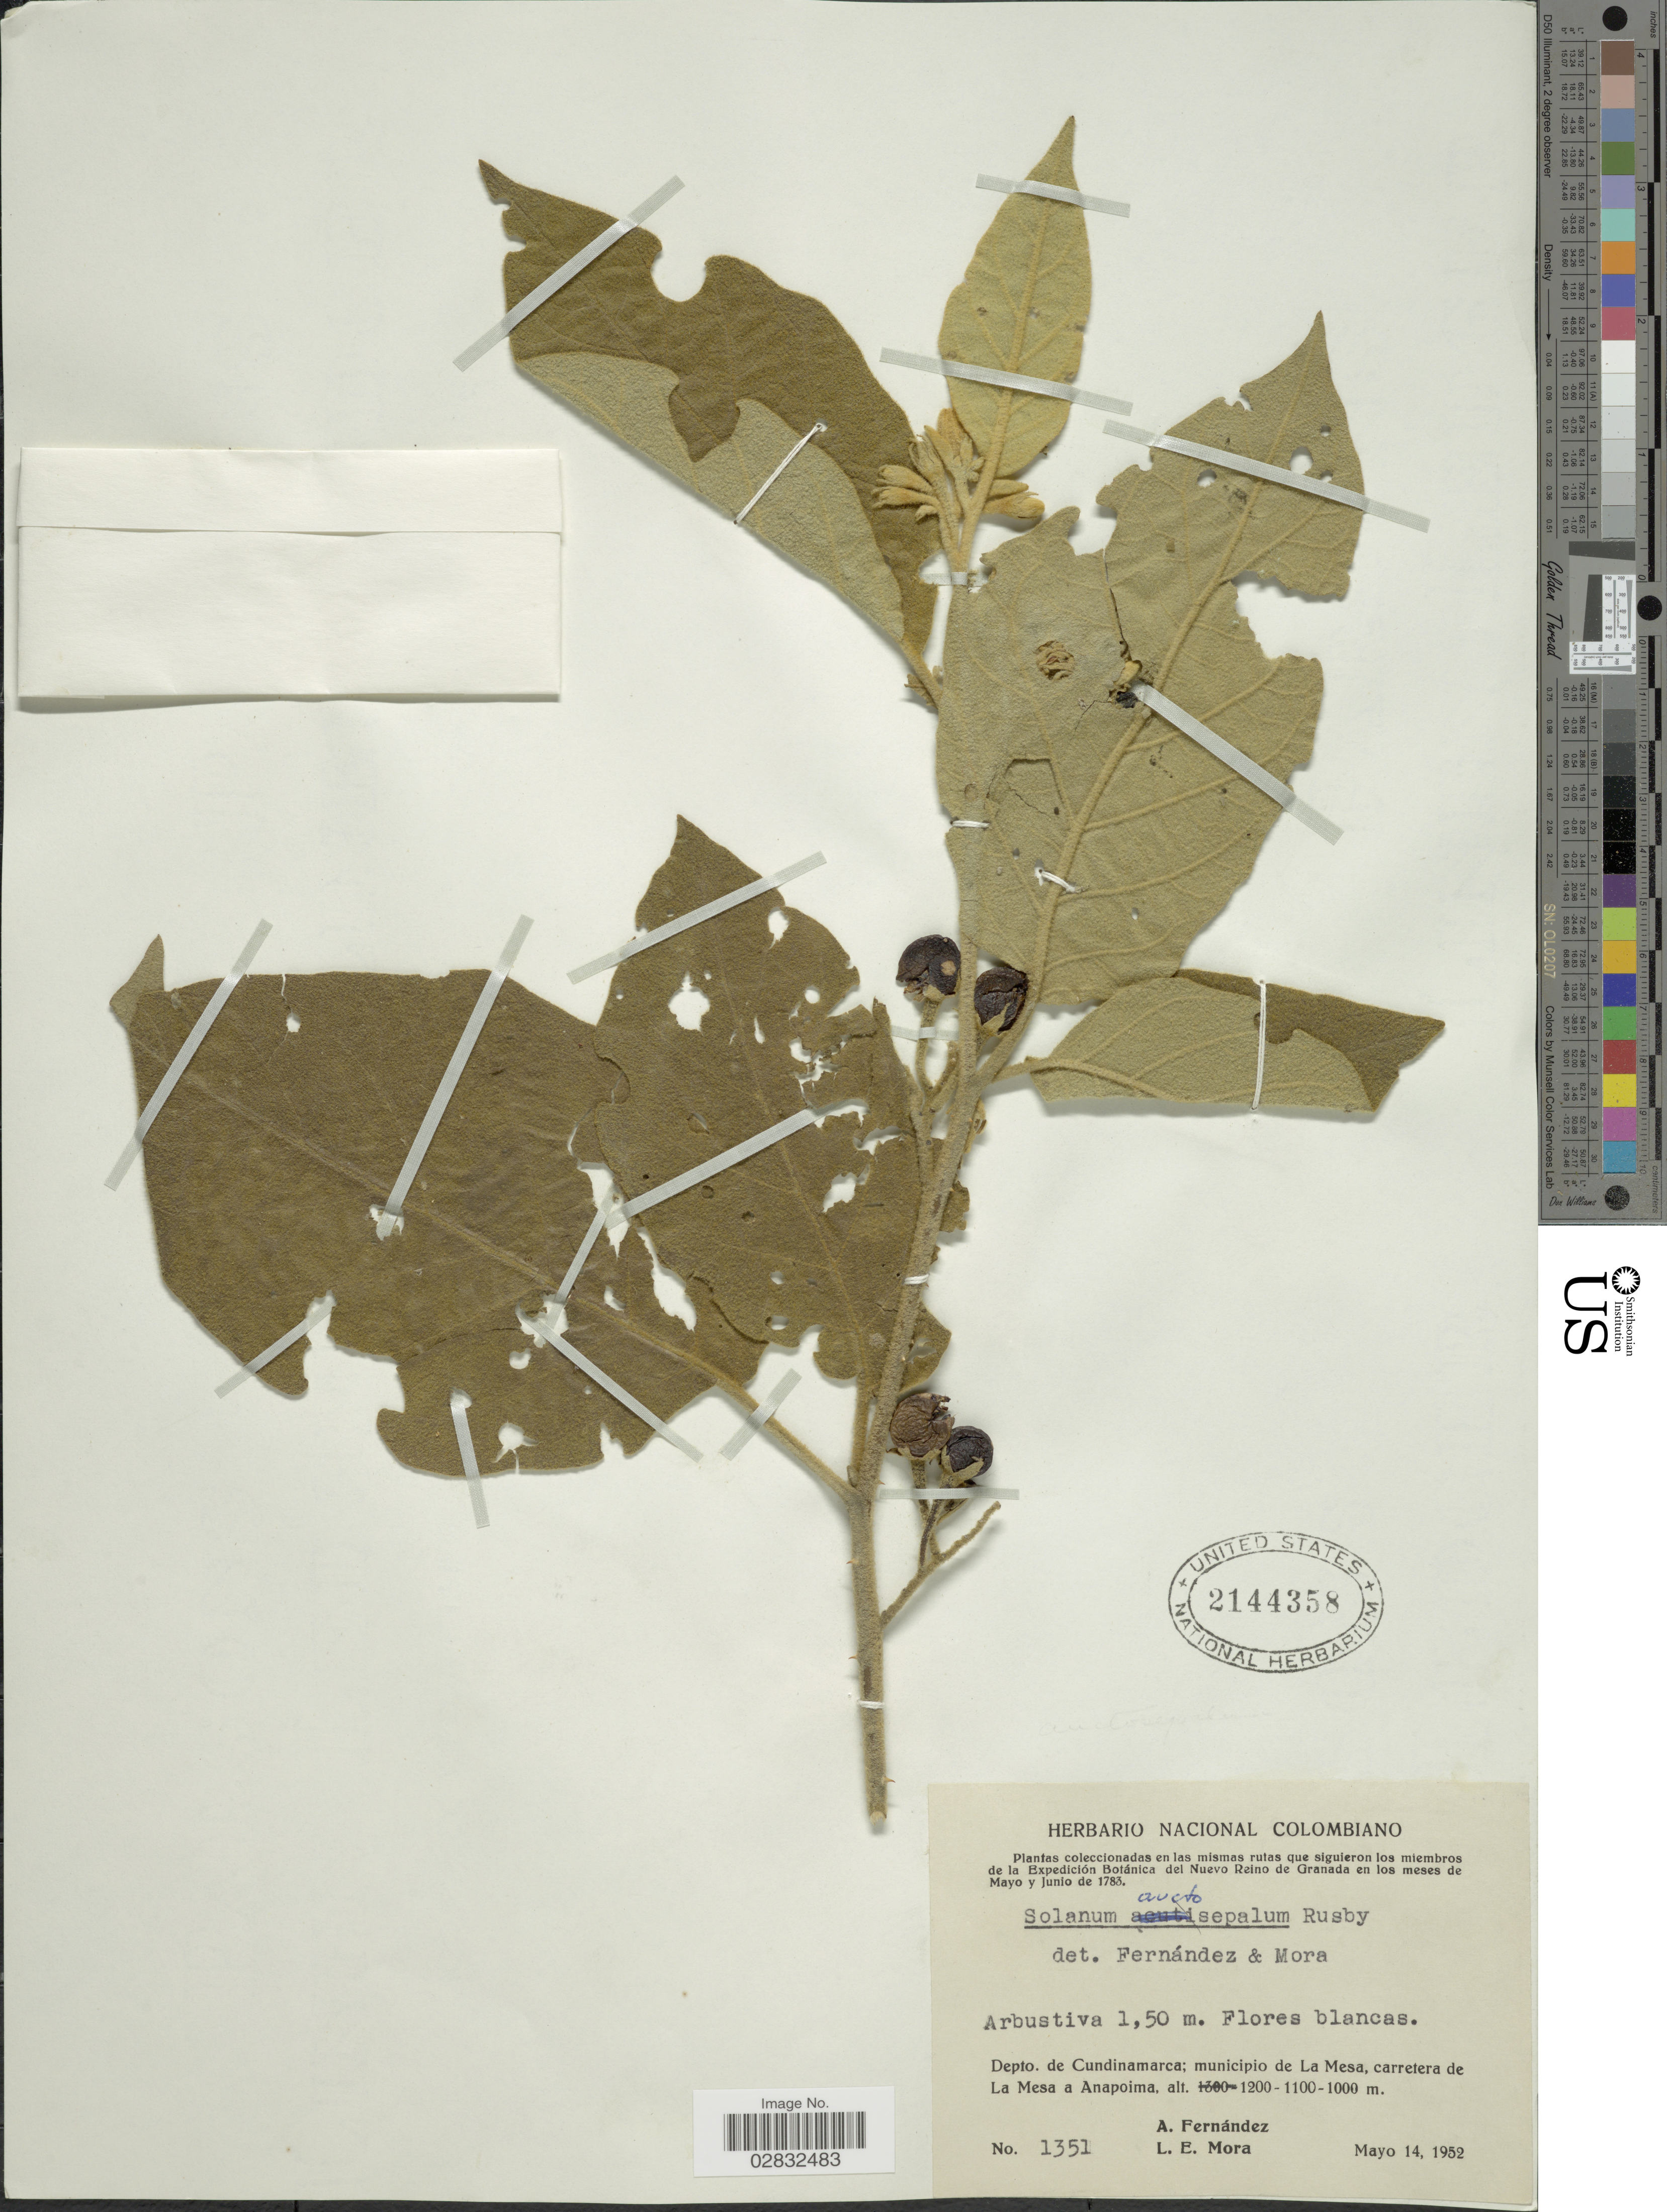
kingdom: Plantae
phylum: Tracheophyta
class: Magnoliopsida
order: Solanales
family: Solanaceae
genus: Solanum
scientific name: Solanum auctosepalum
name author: Rusby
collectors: A. Fernández & L. Mora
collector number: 1351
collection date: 1952-05-14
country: Colombia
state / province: Cundinamarca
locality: Depto. de Cundinamarca, municipio de La Mesa, carretera de La Mesa a Anapoima.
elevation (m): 1000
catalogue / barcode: US 2144358